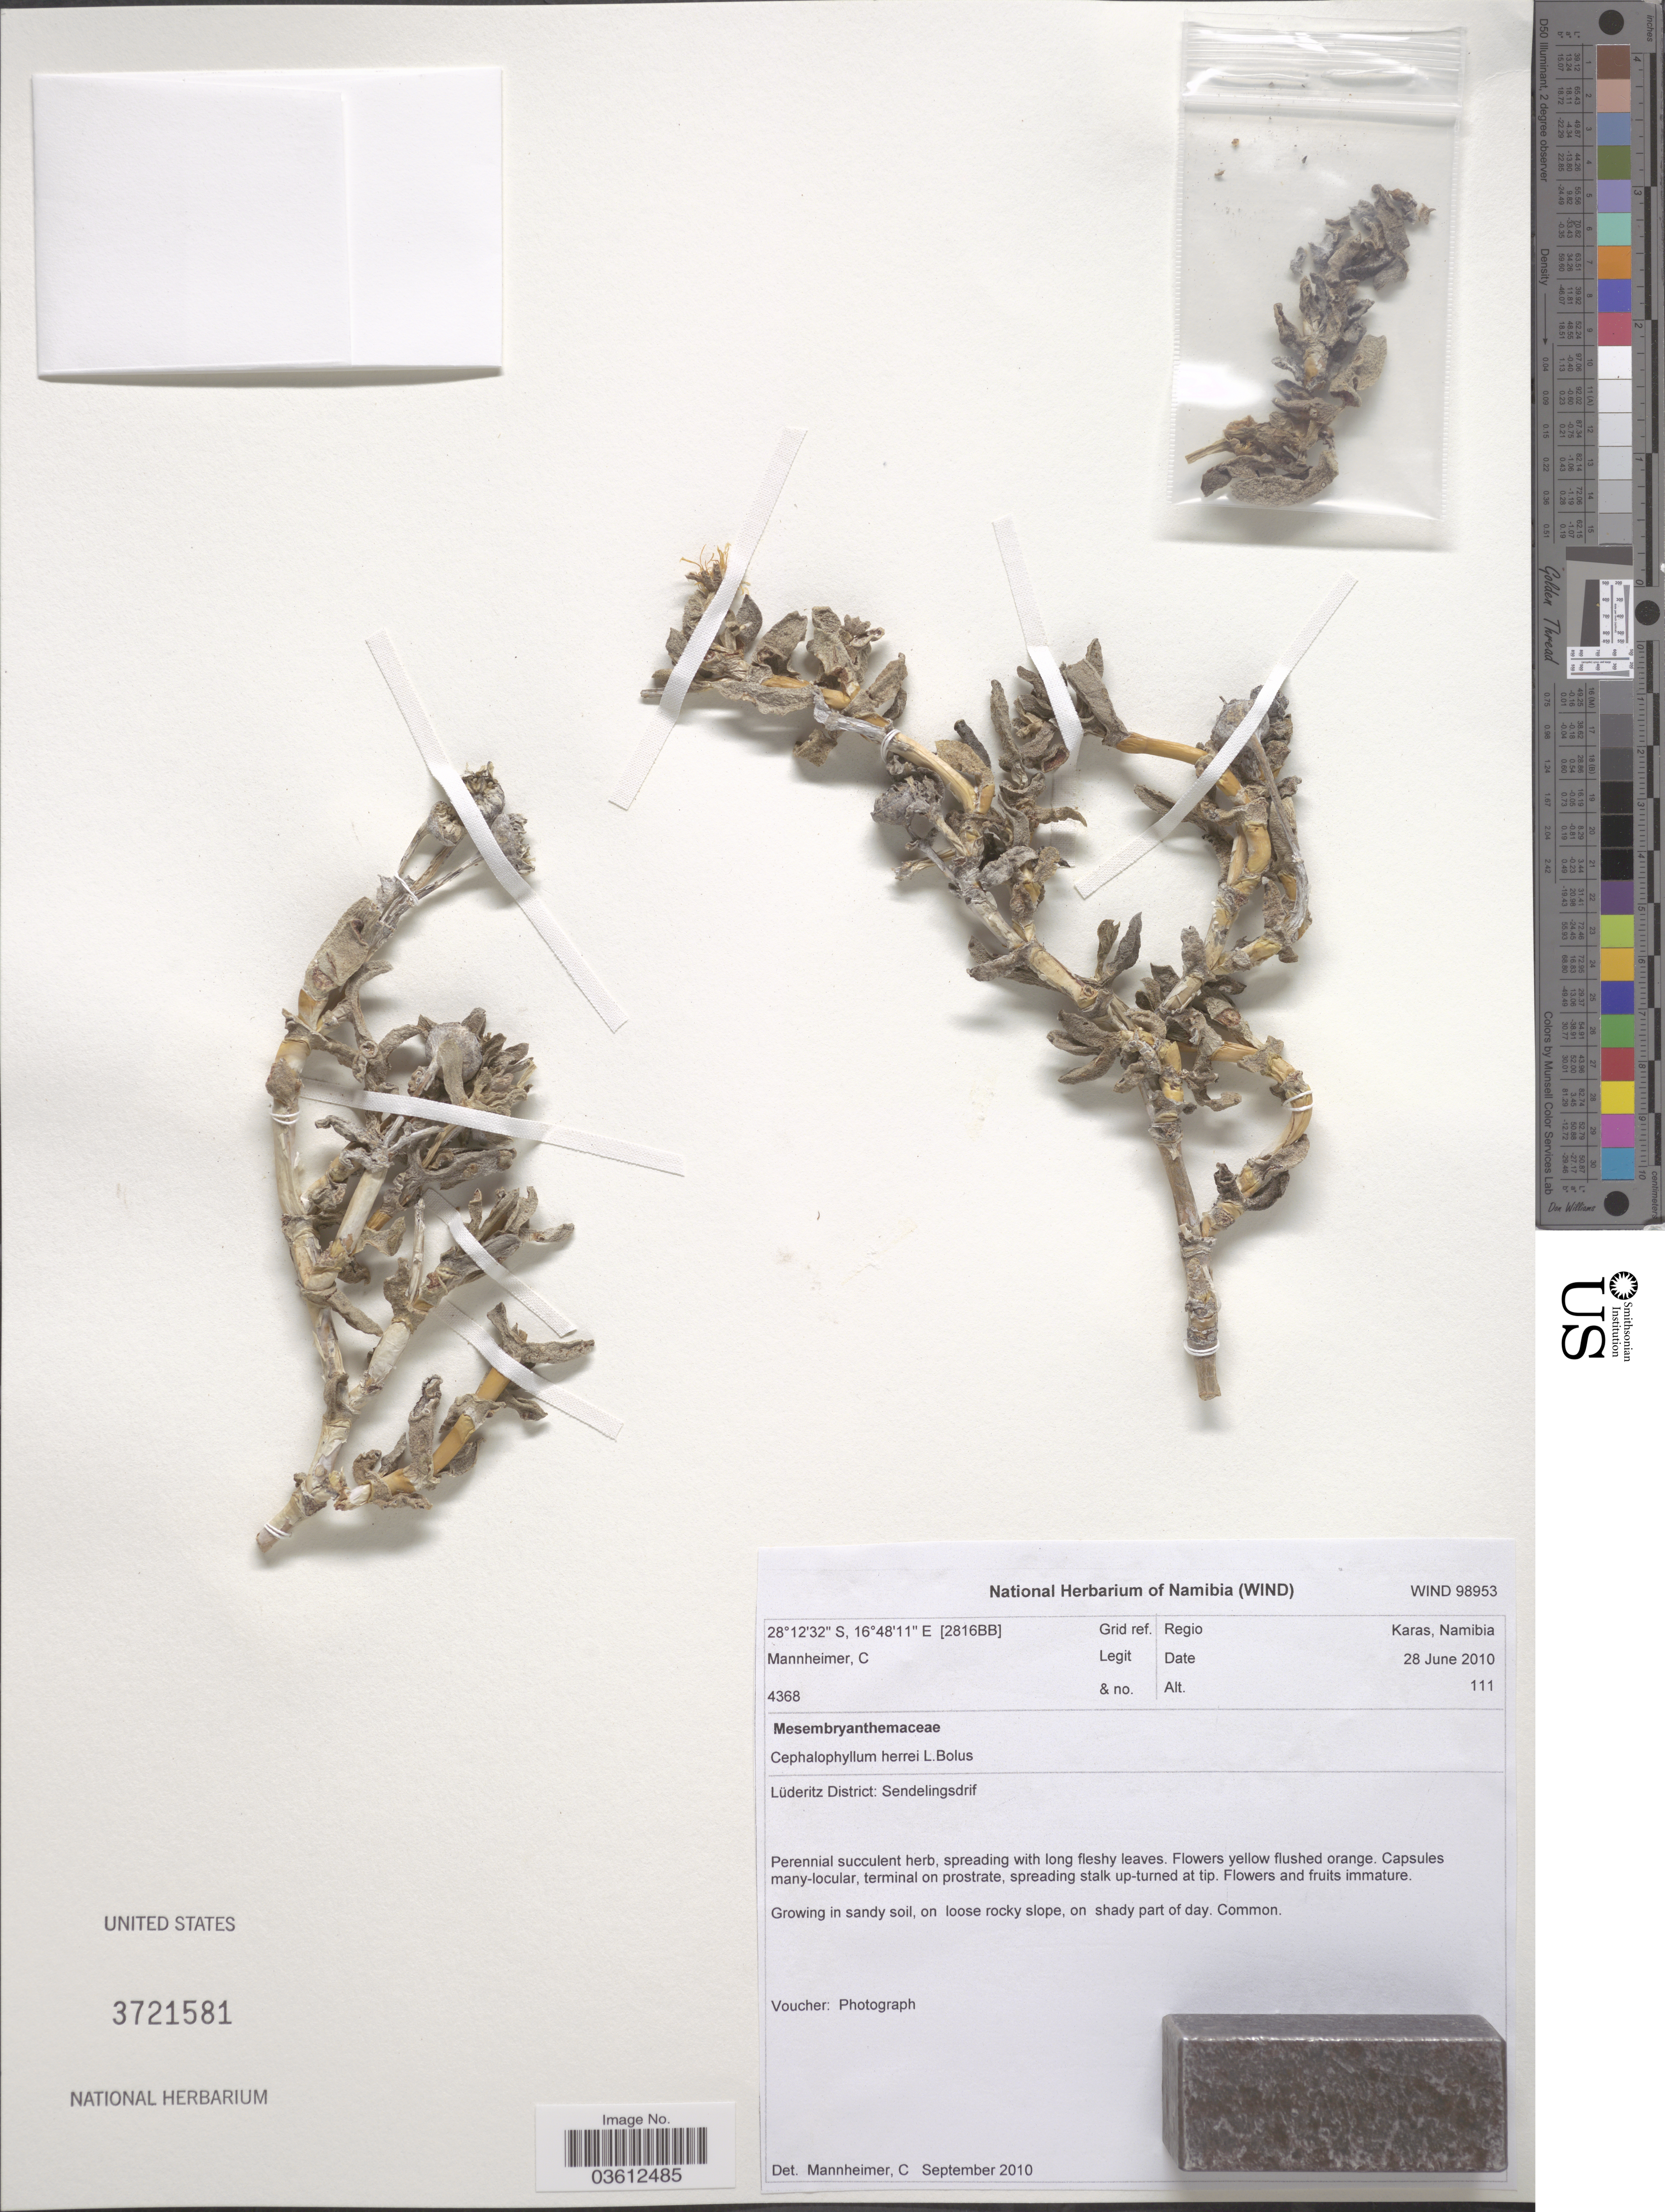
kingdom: Plantae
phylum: Tracheophyta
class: Magnoliopsida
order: Caryophyllales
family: Aizoaceae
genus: Cephalophyllum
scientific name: Cephalophyllum herrei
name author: L. Bolus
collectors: C. A. Mannheimer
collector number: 4368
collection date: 2010-06-28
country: Namibia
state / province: Karas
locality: Grid ref. [2816BB]. Regio Karas. Lüderitz District: Sendelingsdrif.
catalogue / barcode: US 3721581